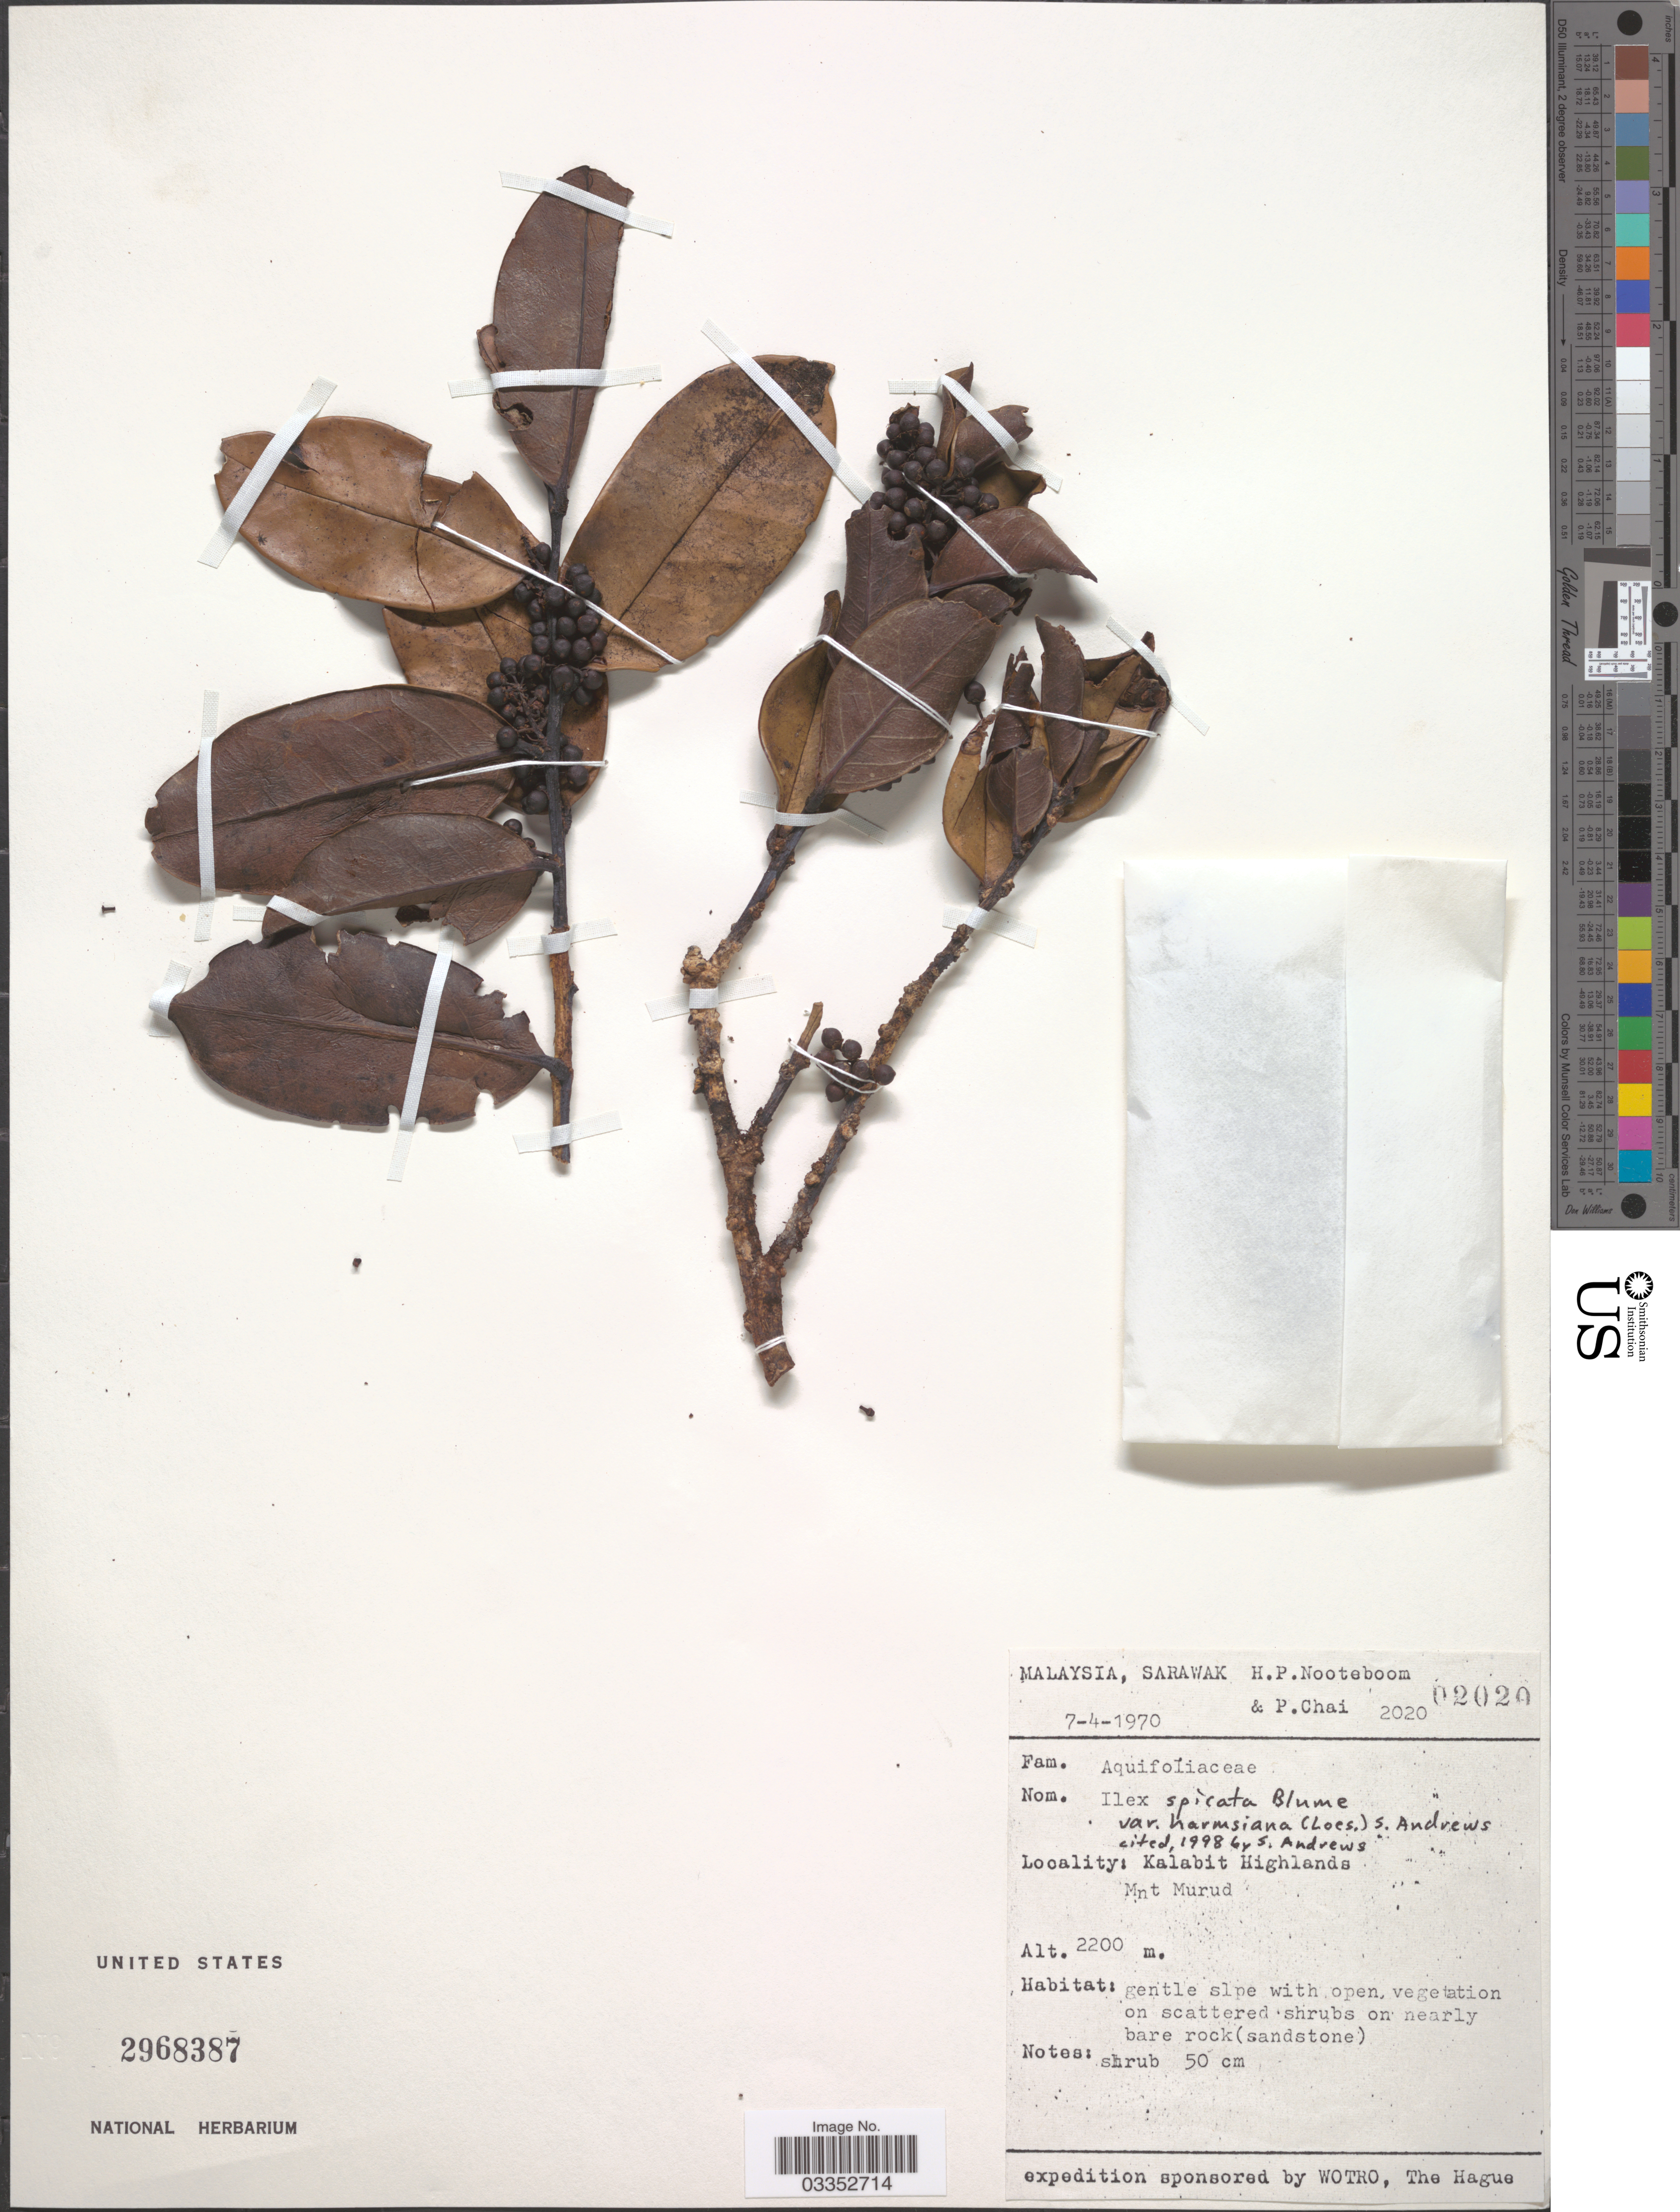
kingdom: Plantae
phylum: Tracheophyta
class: Magnoliopsida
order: Aquifoliales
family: Aquifoliaceae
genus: Ilex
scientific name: Ilex spicata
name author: Blume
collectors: H. P. Nooteboom & P. Chai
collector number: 2020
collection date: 1970-04-07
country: Malaysia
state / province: Sarawak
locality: Kalabit Highlands. Mnt Murud.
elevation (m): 2200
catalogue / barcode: US 2968387